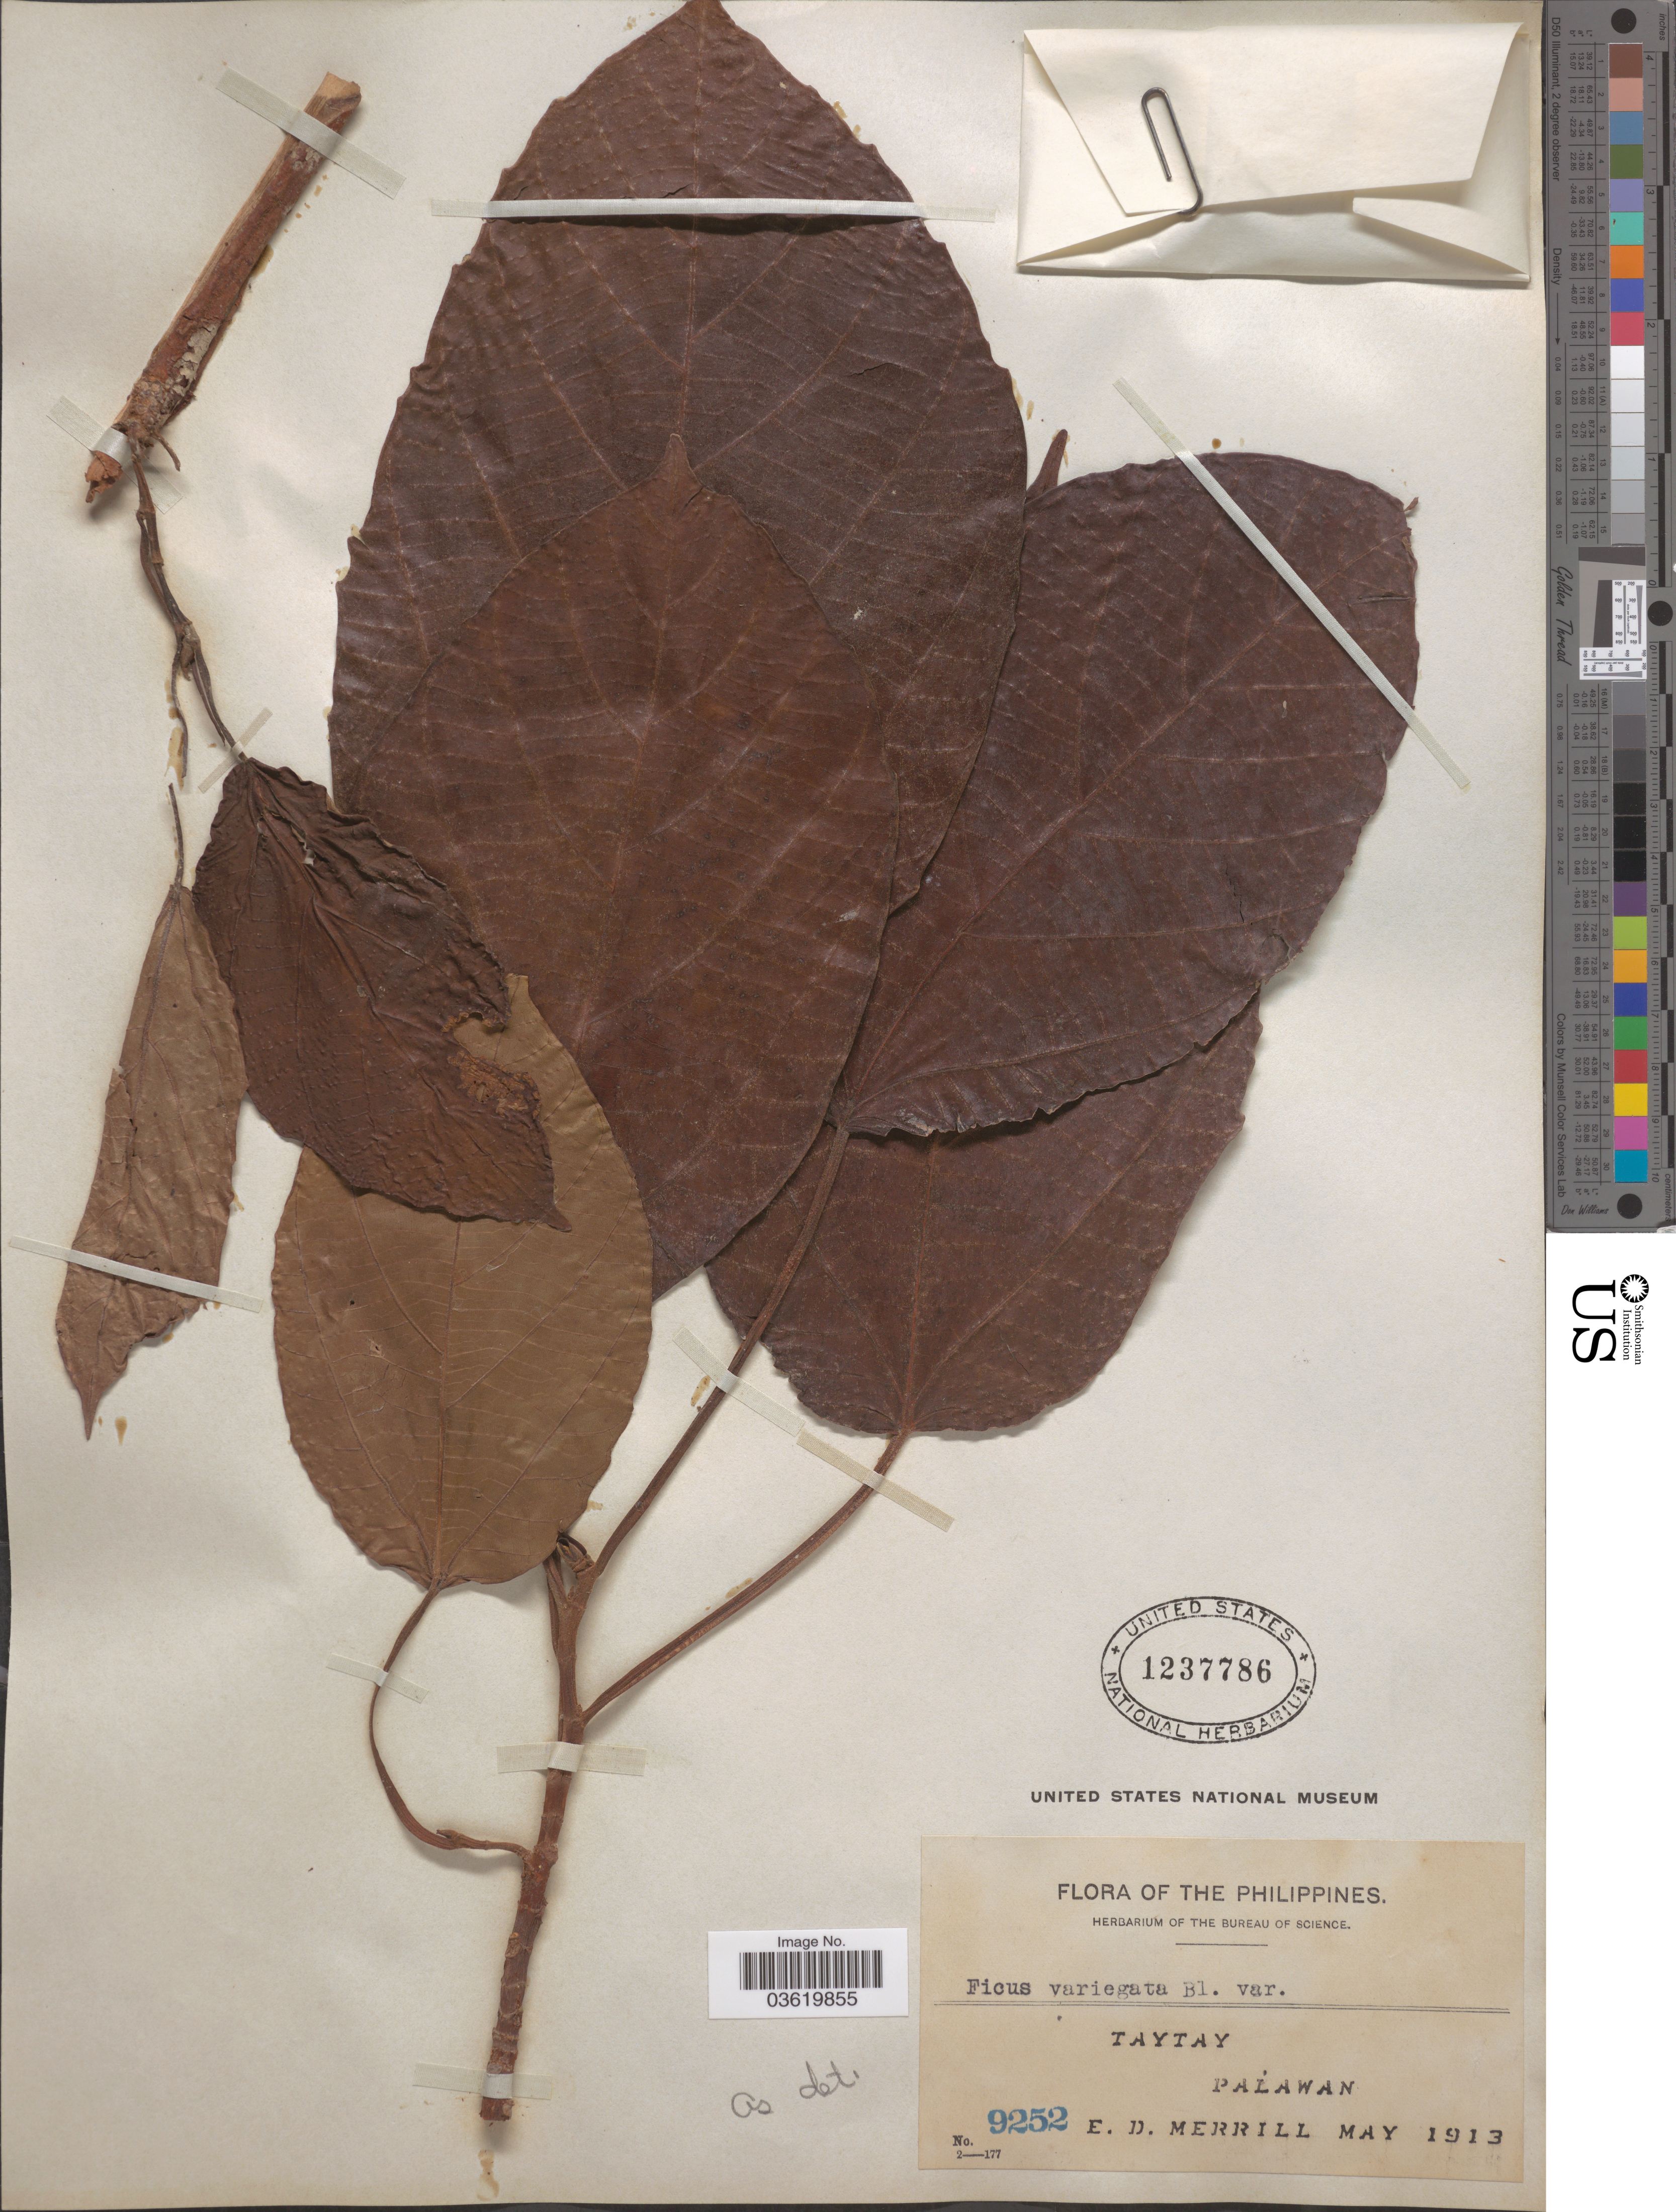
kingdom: Plantae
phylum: Tracheophyta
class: Magnoliopsida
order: Rosales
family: Moraceae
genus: Ficus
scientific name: Ficus variegata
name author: Blume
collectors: E. D. Merrill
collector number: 9252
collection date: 1913-05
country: Philippines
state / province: Mimaropa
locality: Taytay. Palawan.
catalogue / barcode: US 1237786